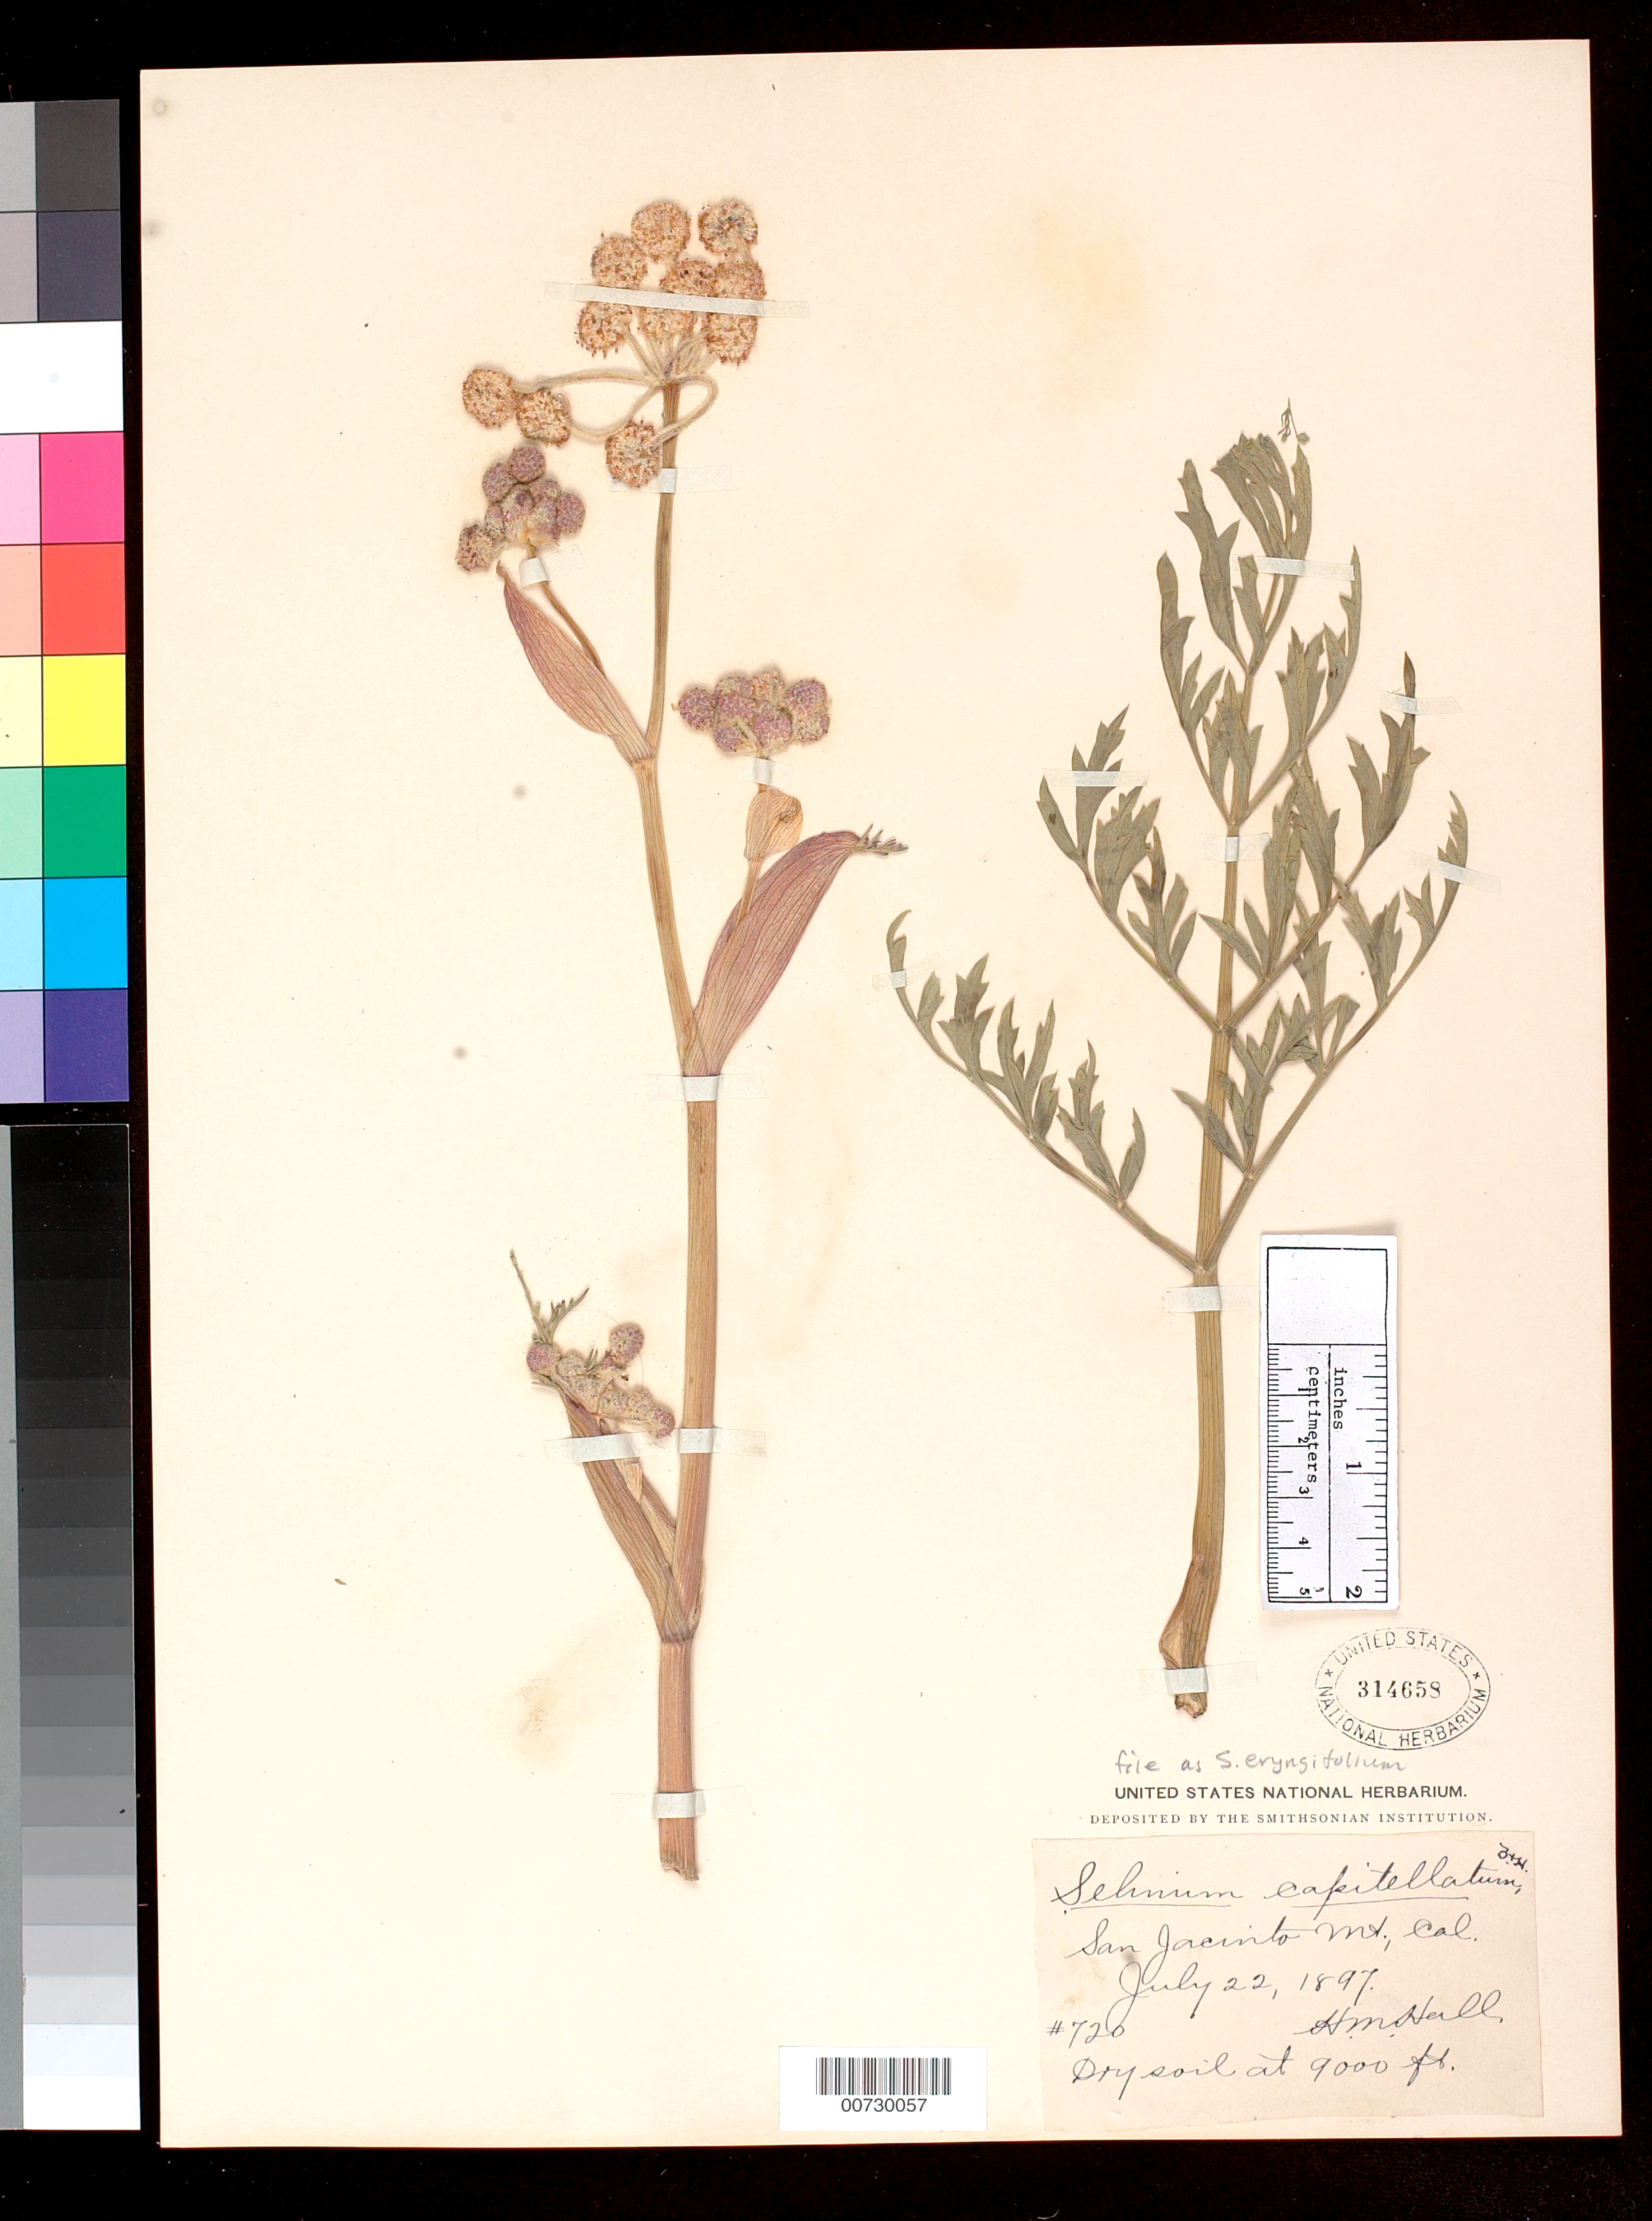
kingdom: Plantae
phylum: Tracheophyta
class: Magnoliopsida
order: Apiales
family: Apiaceae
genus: Selinum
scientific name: Selinum eryngifolium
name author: Greene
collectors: H. M. Hall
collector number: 720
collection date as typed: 22 Jul 1897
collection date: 1897-07-22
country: United States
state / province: California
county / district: Riverside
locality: San Jacinto Mts.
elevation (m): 2743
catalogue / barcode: US 314658